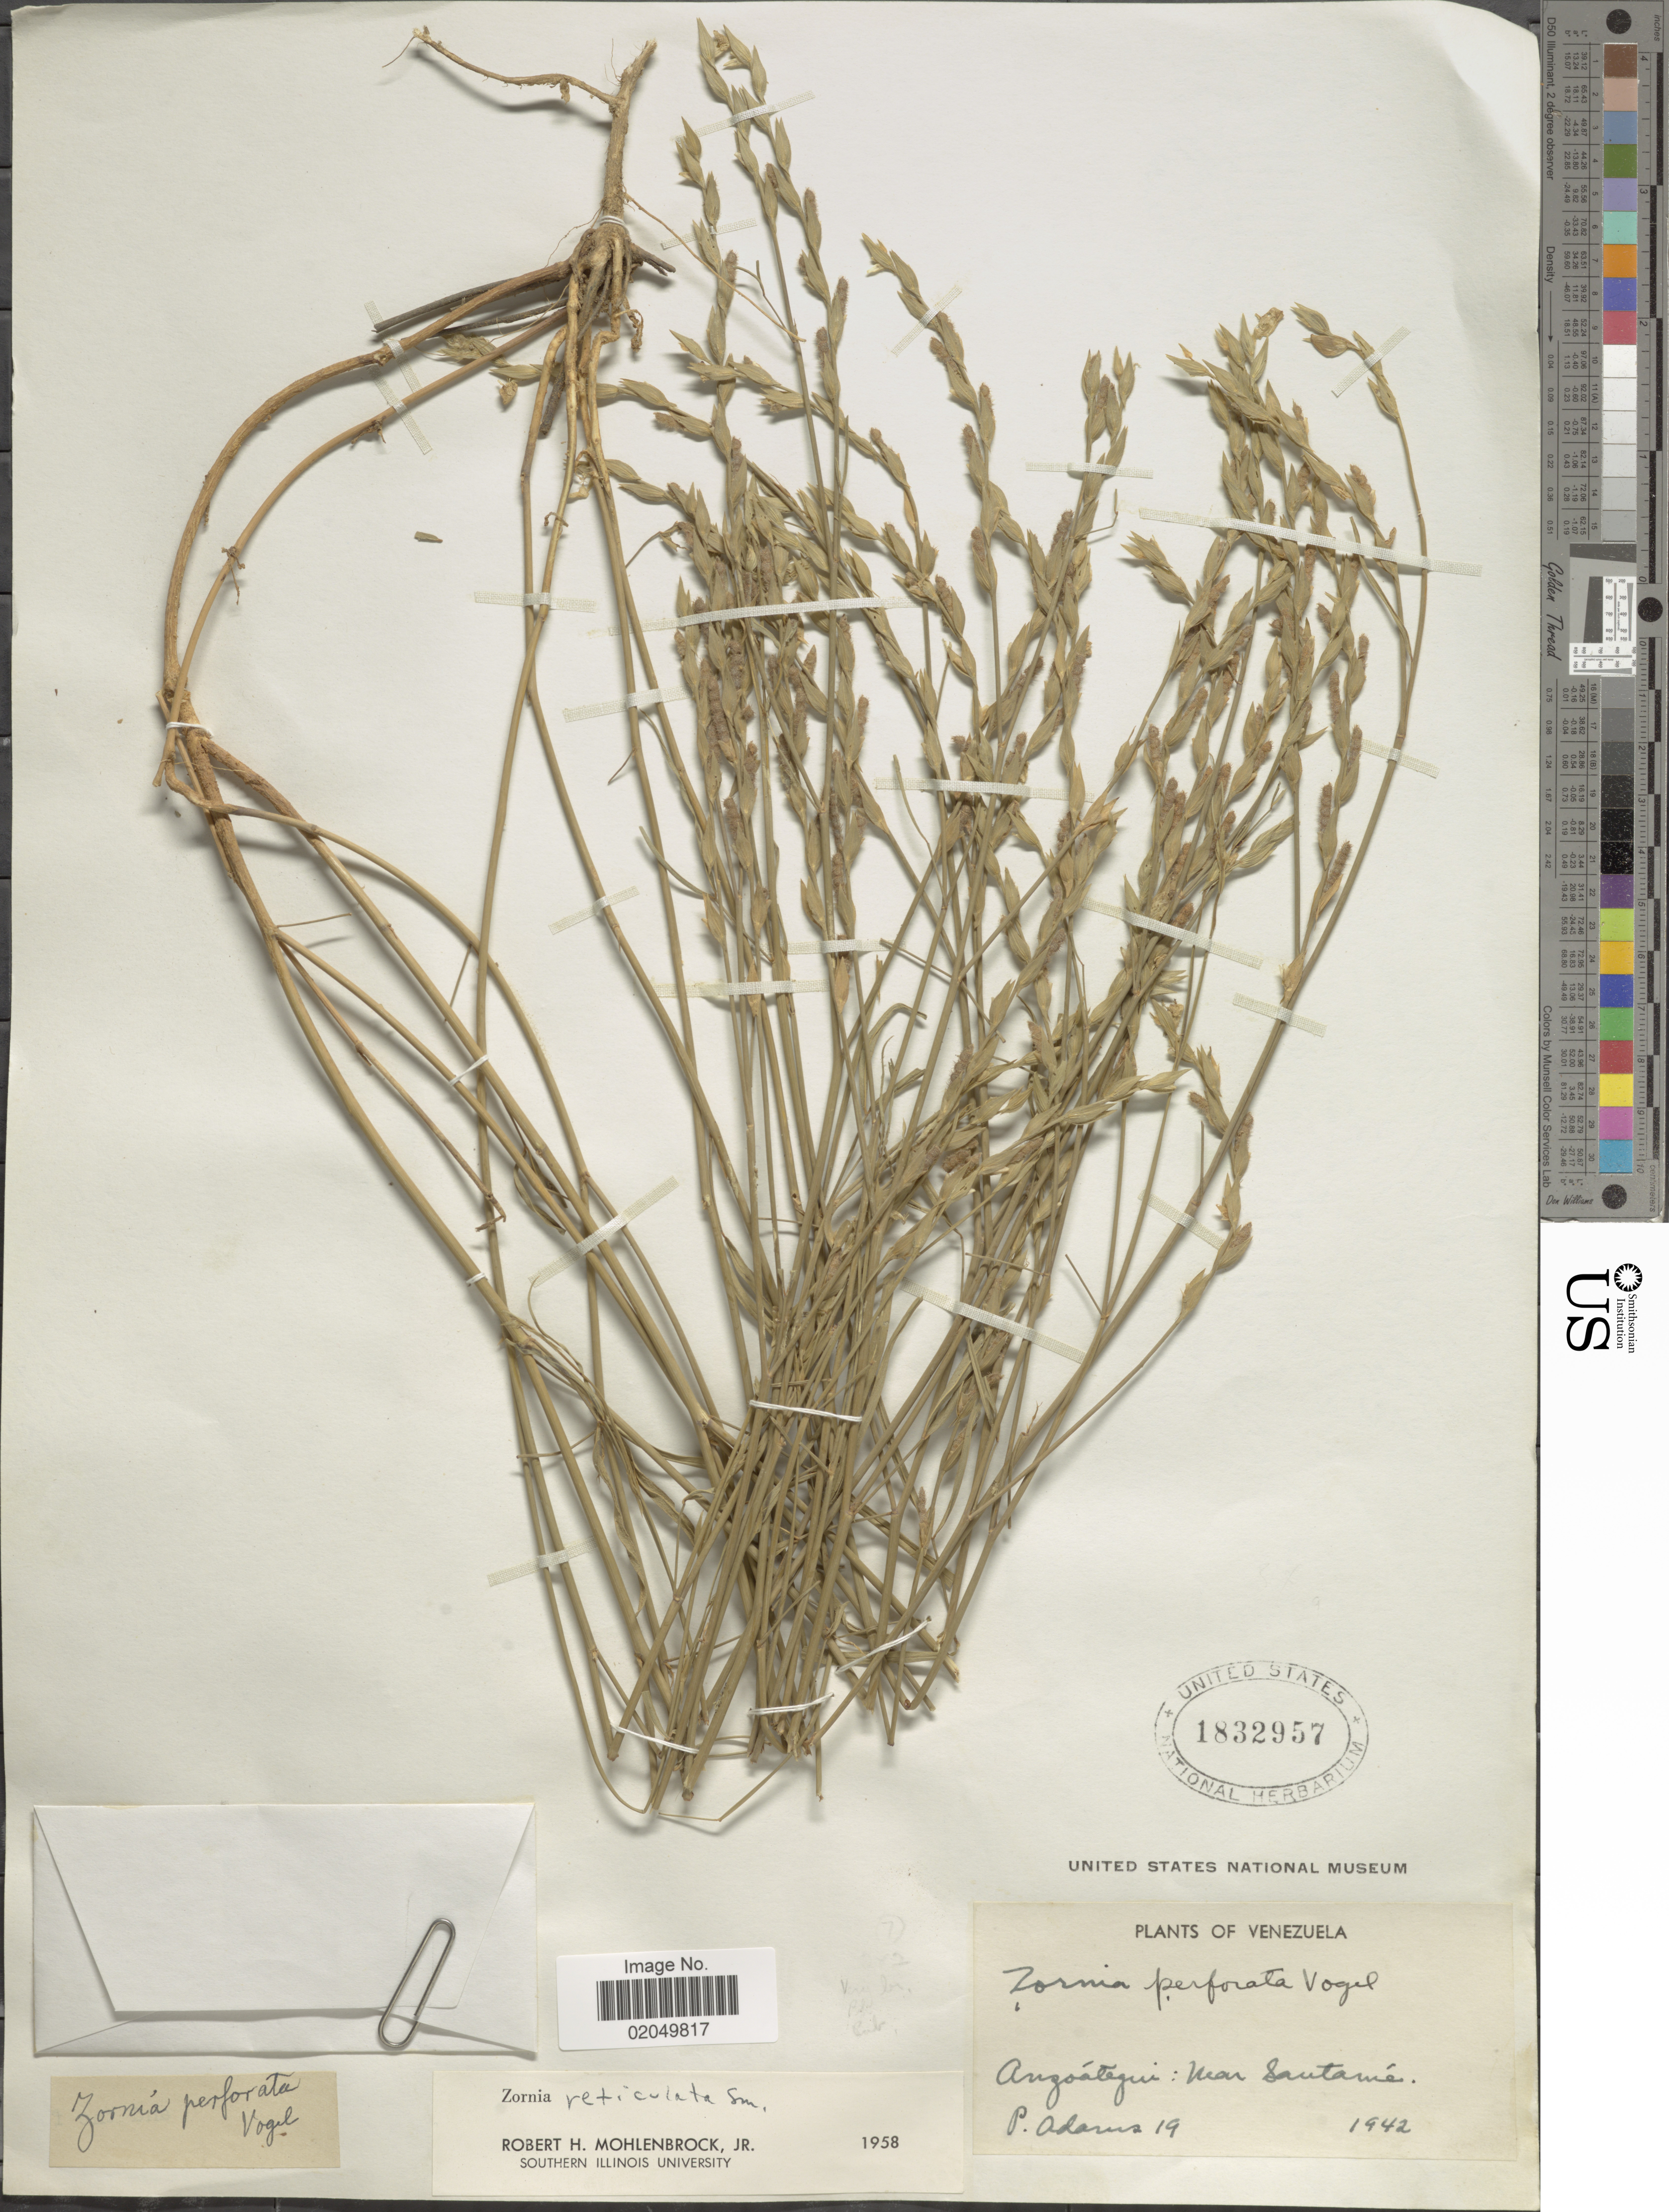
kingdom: Plantae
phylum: Tracheophyta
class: Magnoliopsida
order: Fabales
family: Fabaceae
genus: Zornia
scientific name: Zornia reticulata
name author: Sm.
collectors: P. Adams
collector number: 19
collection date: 1942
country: Venezuela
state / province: Anzoategui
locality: Near Santania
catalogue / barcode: US 1832957